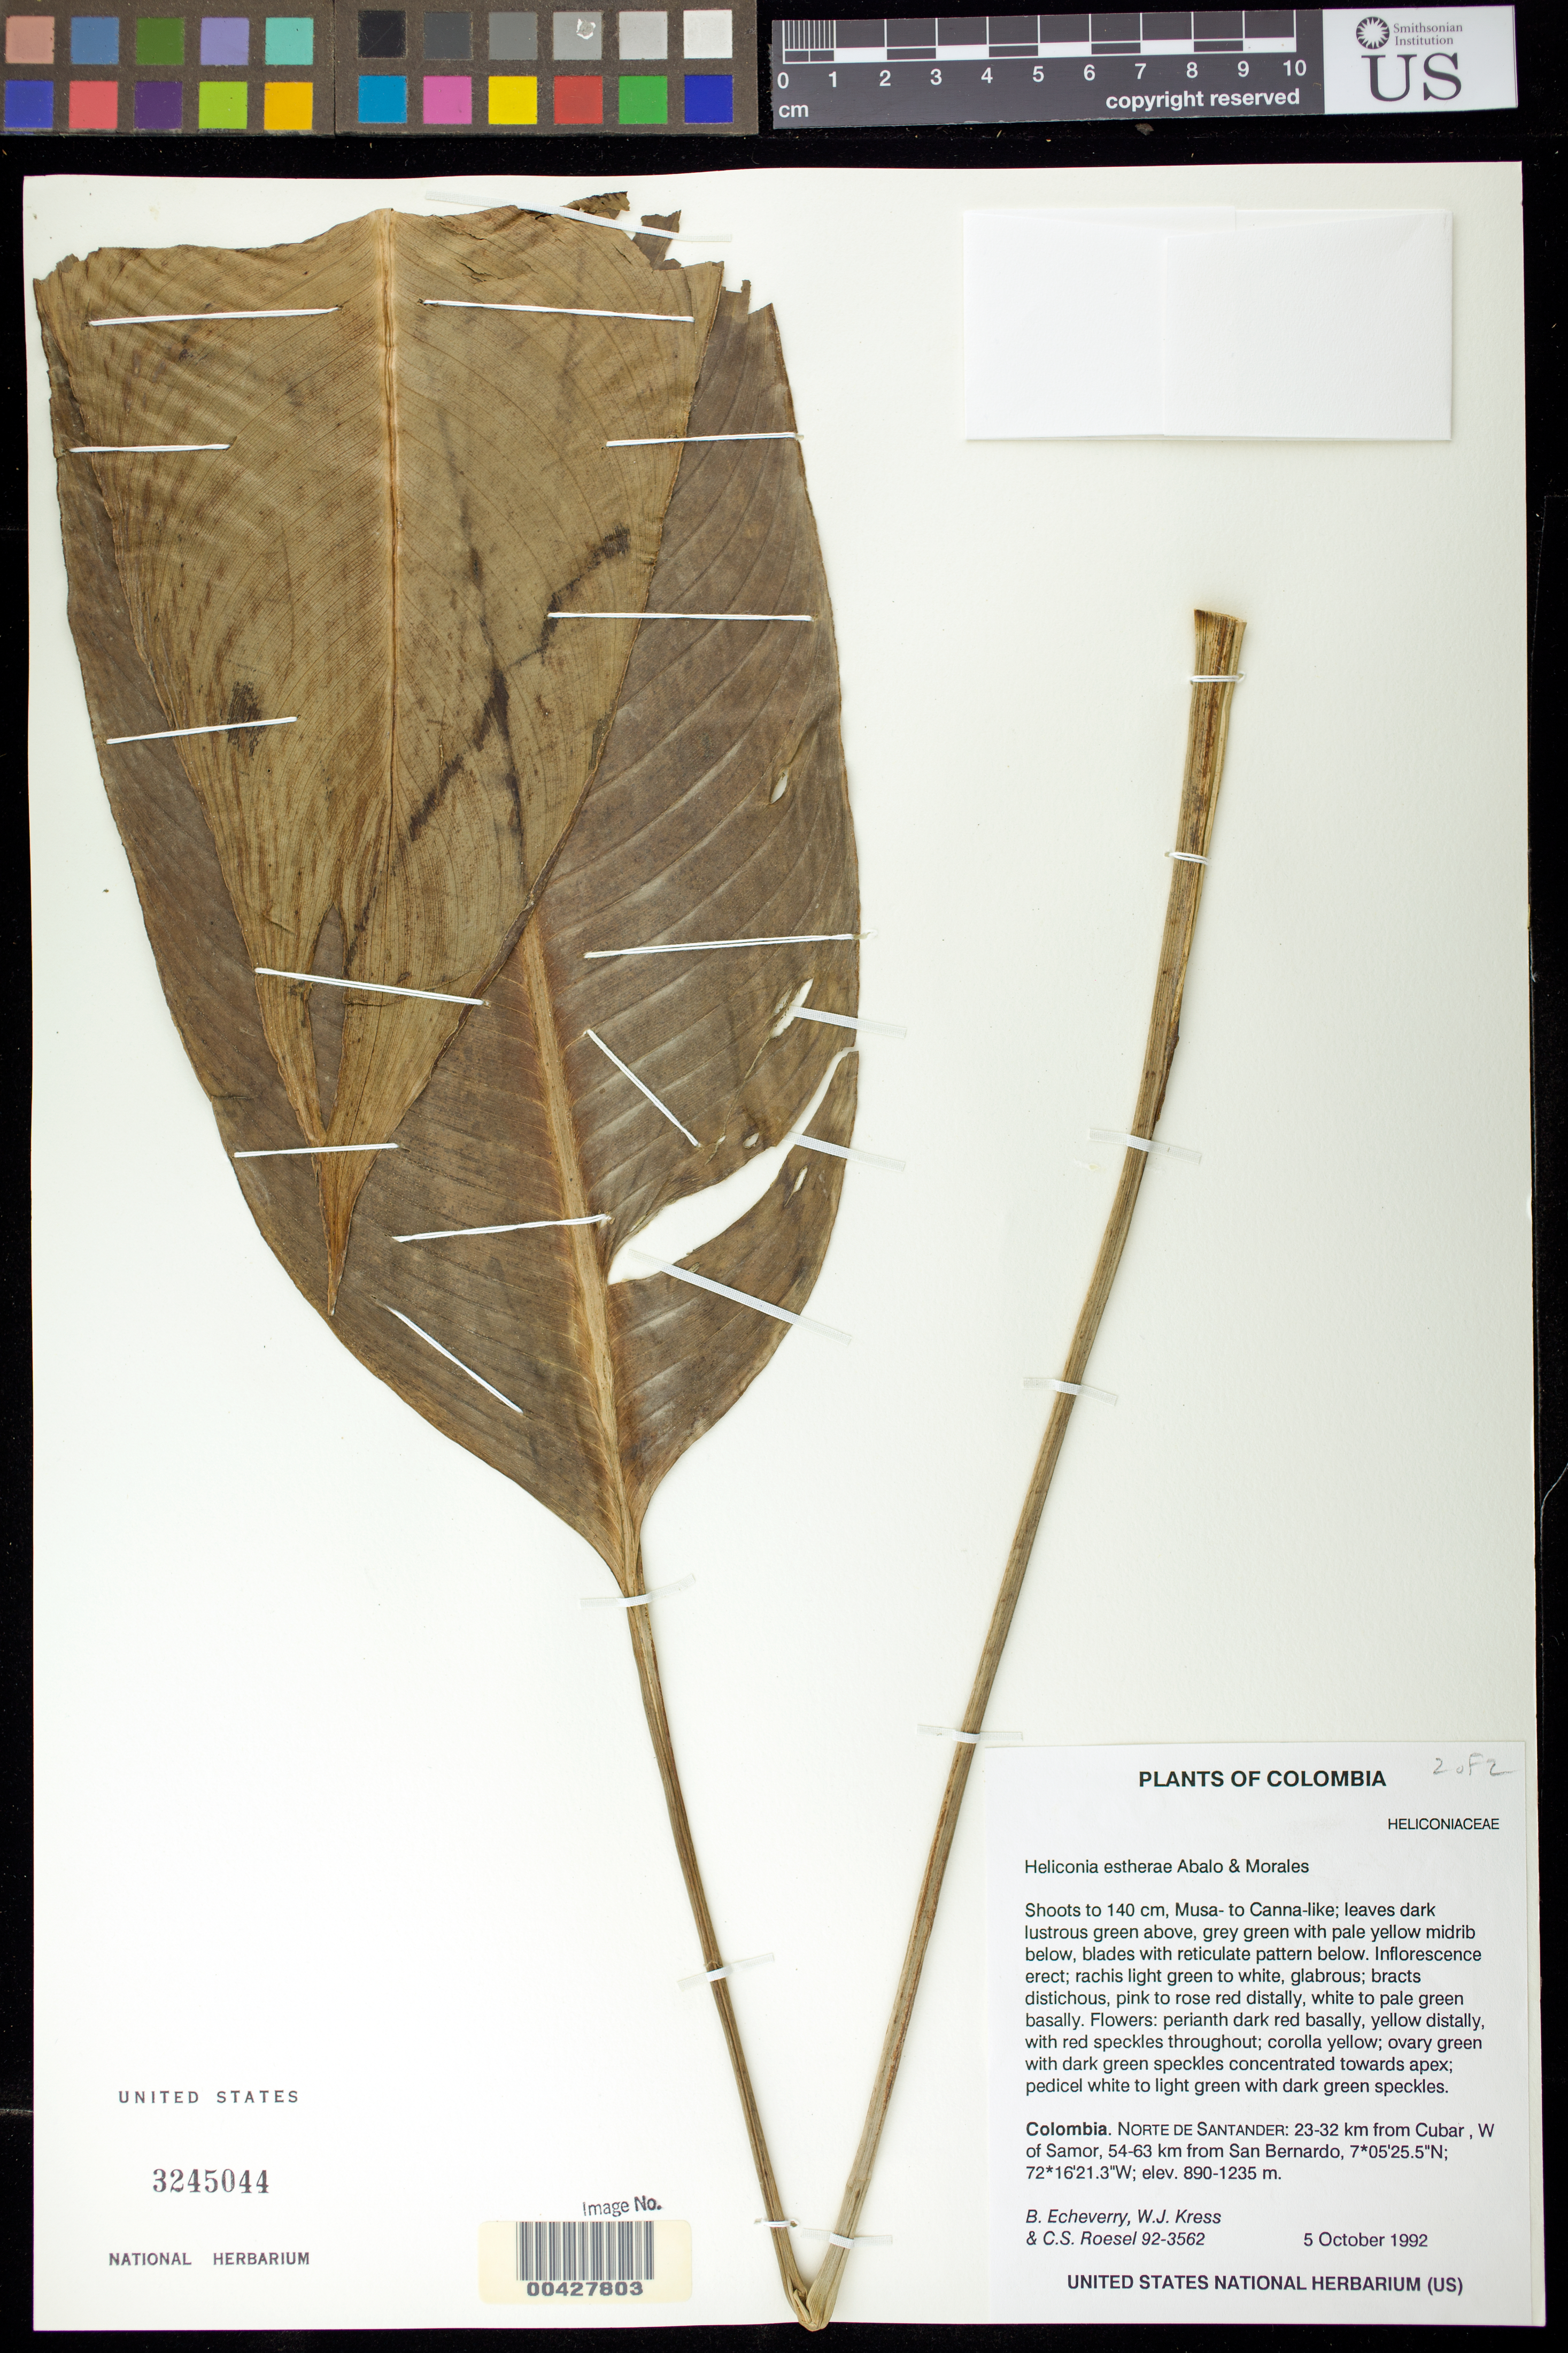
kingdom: Plantae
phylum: Tracheophyta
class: Liliopsida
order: Zingiberales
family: Heliconiaceae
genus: Heliconia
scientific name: Heliconia estheri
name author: Abalo & G. Morales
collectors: B. Echeverry, W. J. Kress & C. S. Roesel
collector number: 92-3562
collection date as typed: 05 Oct 1992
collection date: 1992-10-05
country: Colombia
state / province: Norte de Santander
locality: From Cubar, W of Samor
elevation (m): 890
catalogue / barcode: US 3245044